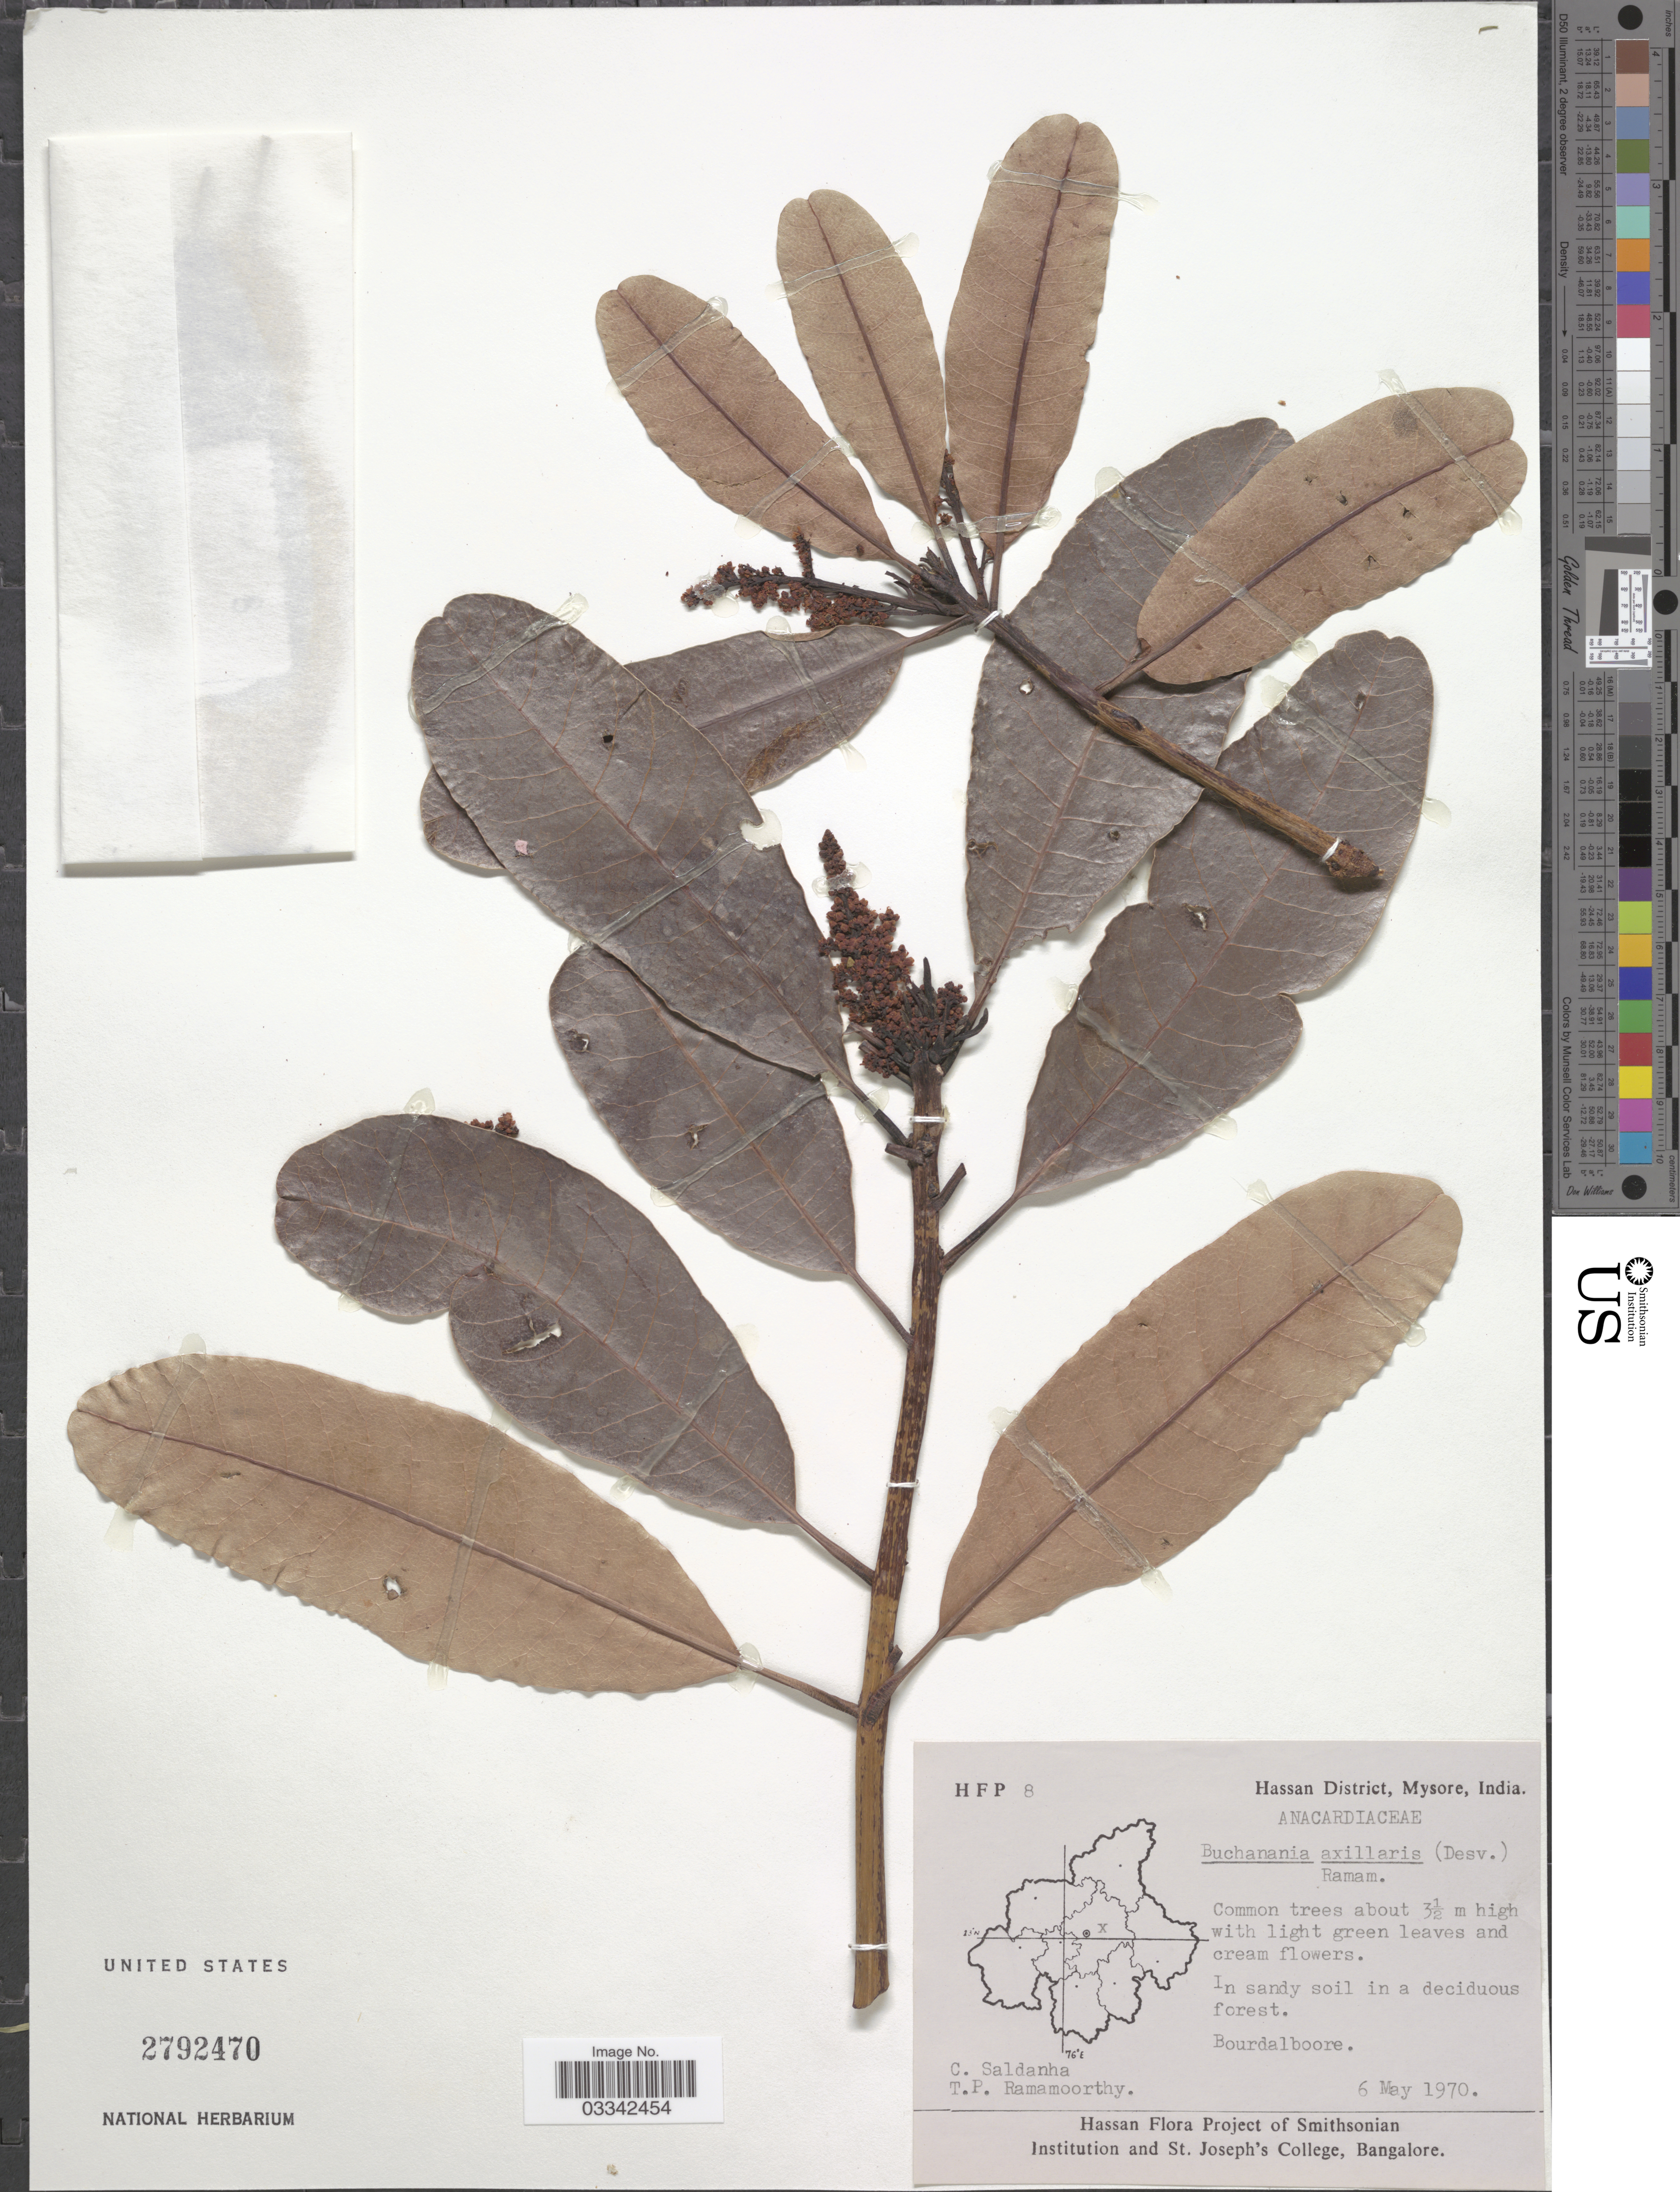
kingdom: Plantae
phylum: Tracheophyta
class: Magnoliopsida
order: Sapindales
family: Anacardiaceae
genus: Buchanania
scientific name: Buchanania axillaris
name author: Ramamoorthy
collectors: C. Saldanha & T. P. Ramamoorthy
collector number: HFP 8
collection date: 1970-05-06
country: India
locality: Hassan District, Mysore. Bourdalboore.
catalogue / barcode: US 2792470